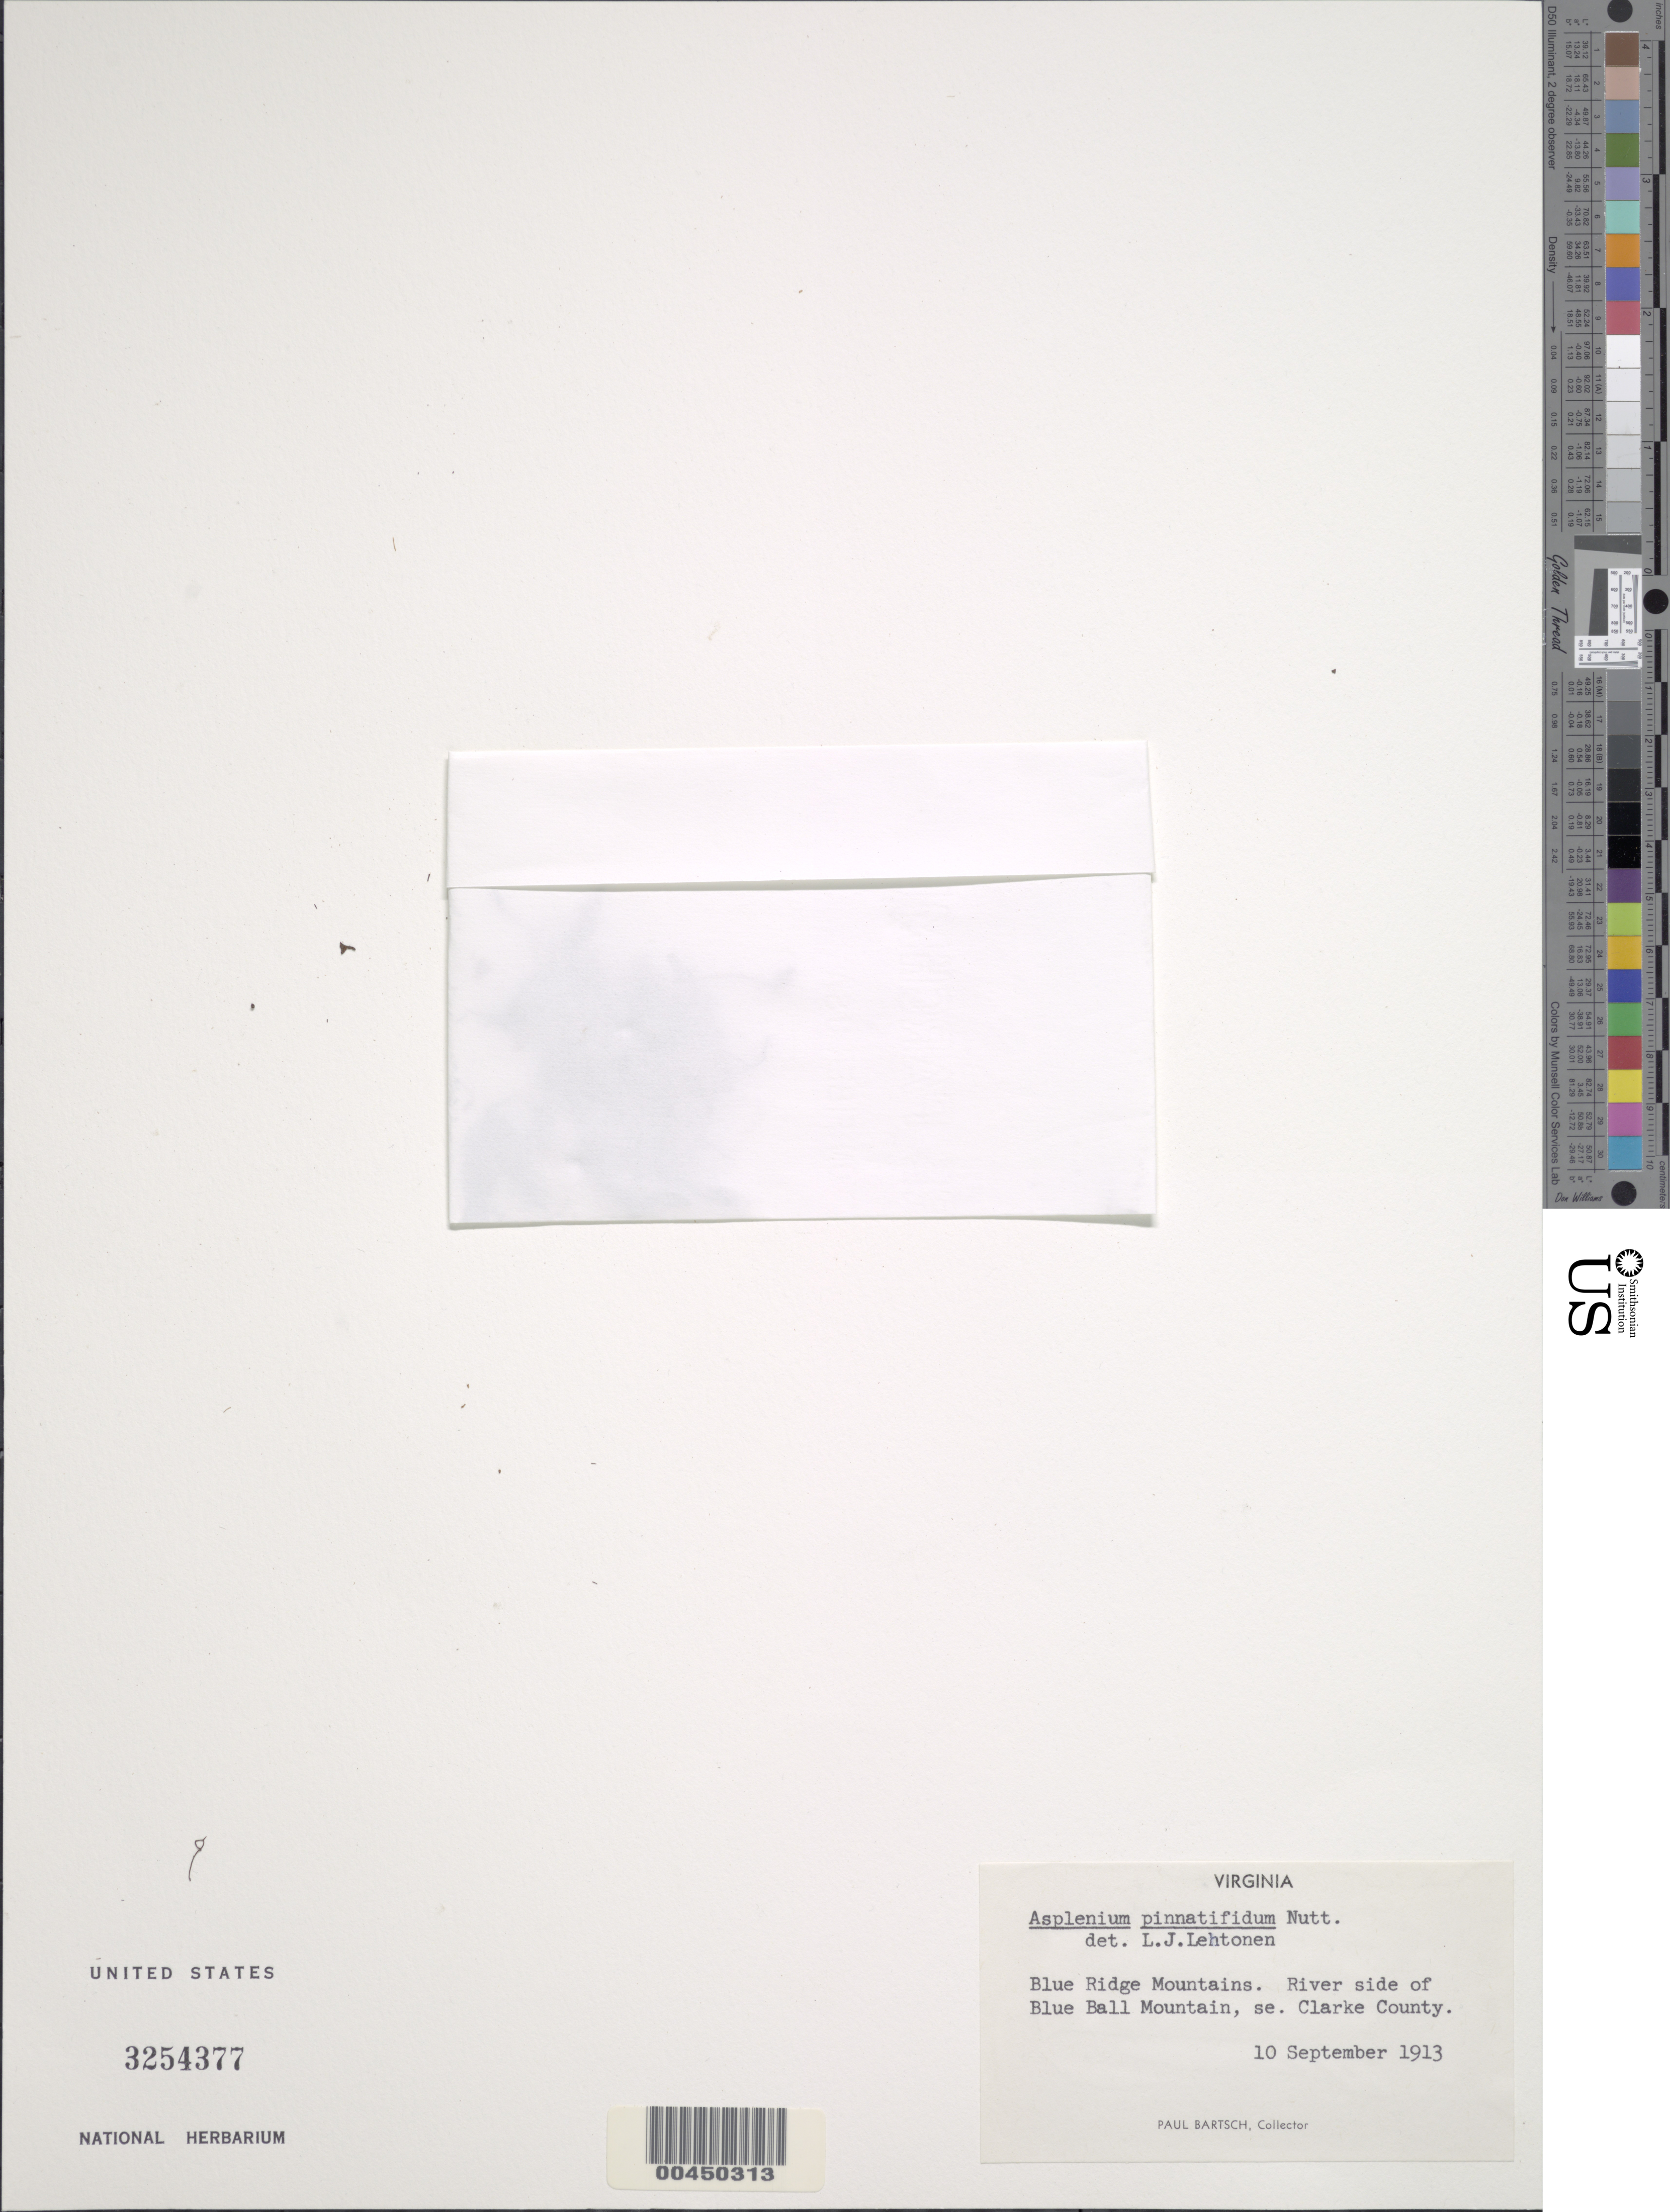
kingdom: Plantae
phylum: Tracheophyta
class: Polypodiopsida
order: Polypodiales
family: Aspleniaceae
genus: Asplenium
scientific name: Asplenium pinnatifidum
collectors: P. Bartsch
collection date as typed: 10 Sep 1913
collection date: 1913-09-10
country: United States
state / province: Virginia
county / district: Clarke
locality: Blue ridge mountains, blue ball mountain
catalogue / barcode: US 3254377